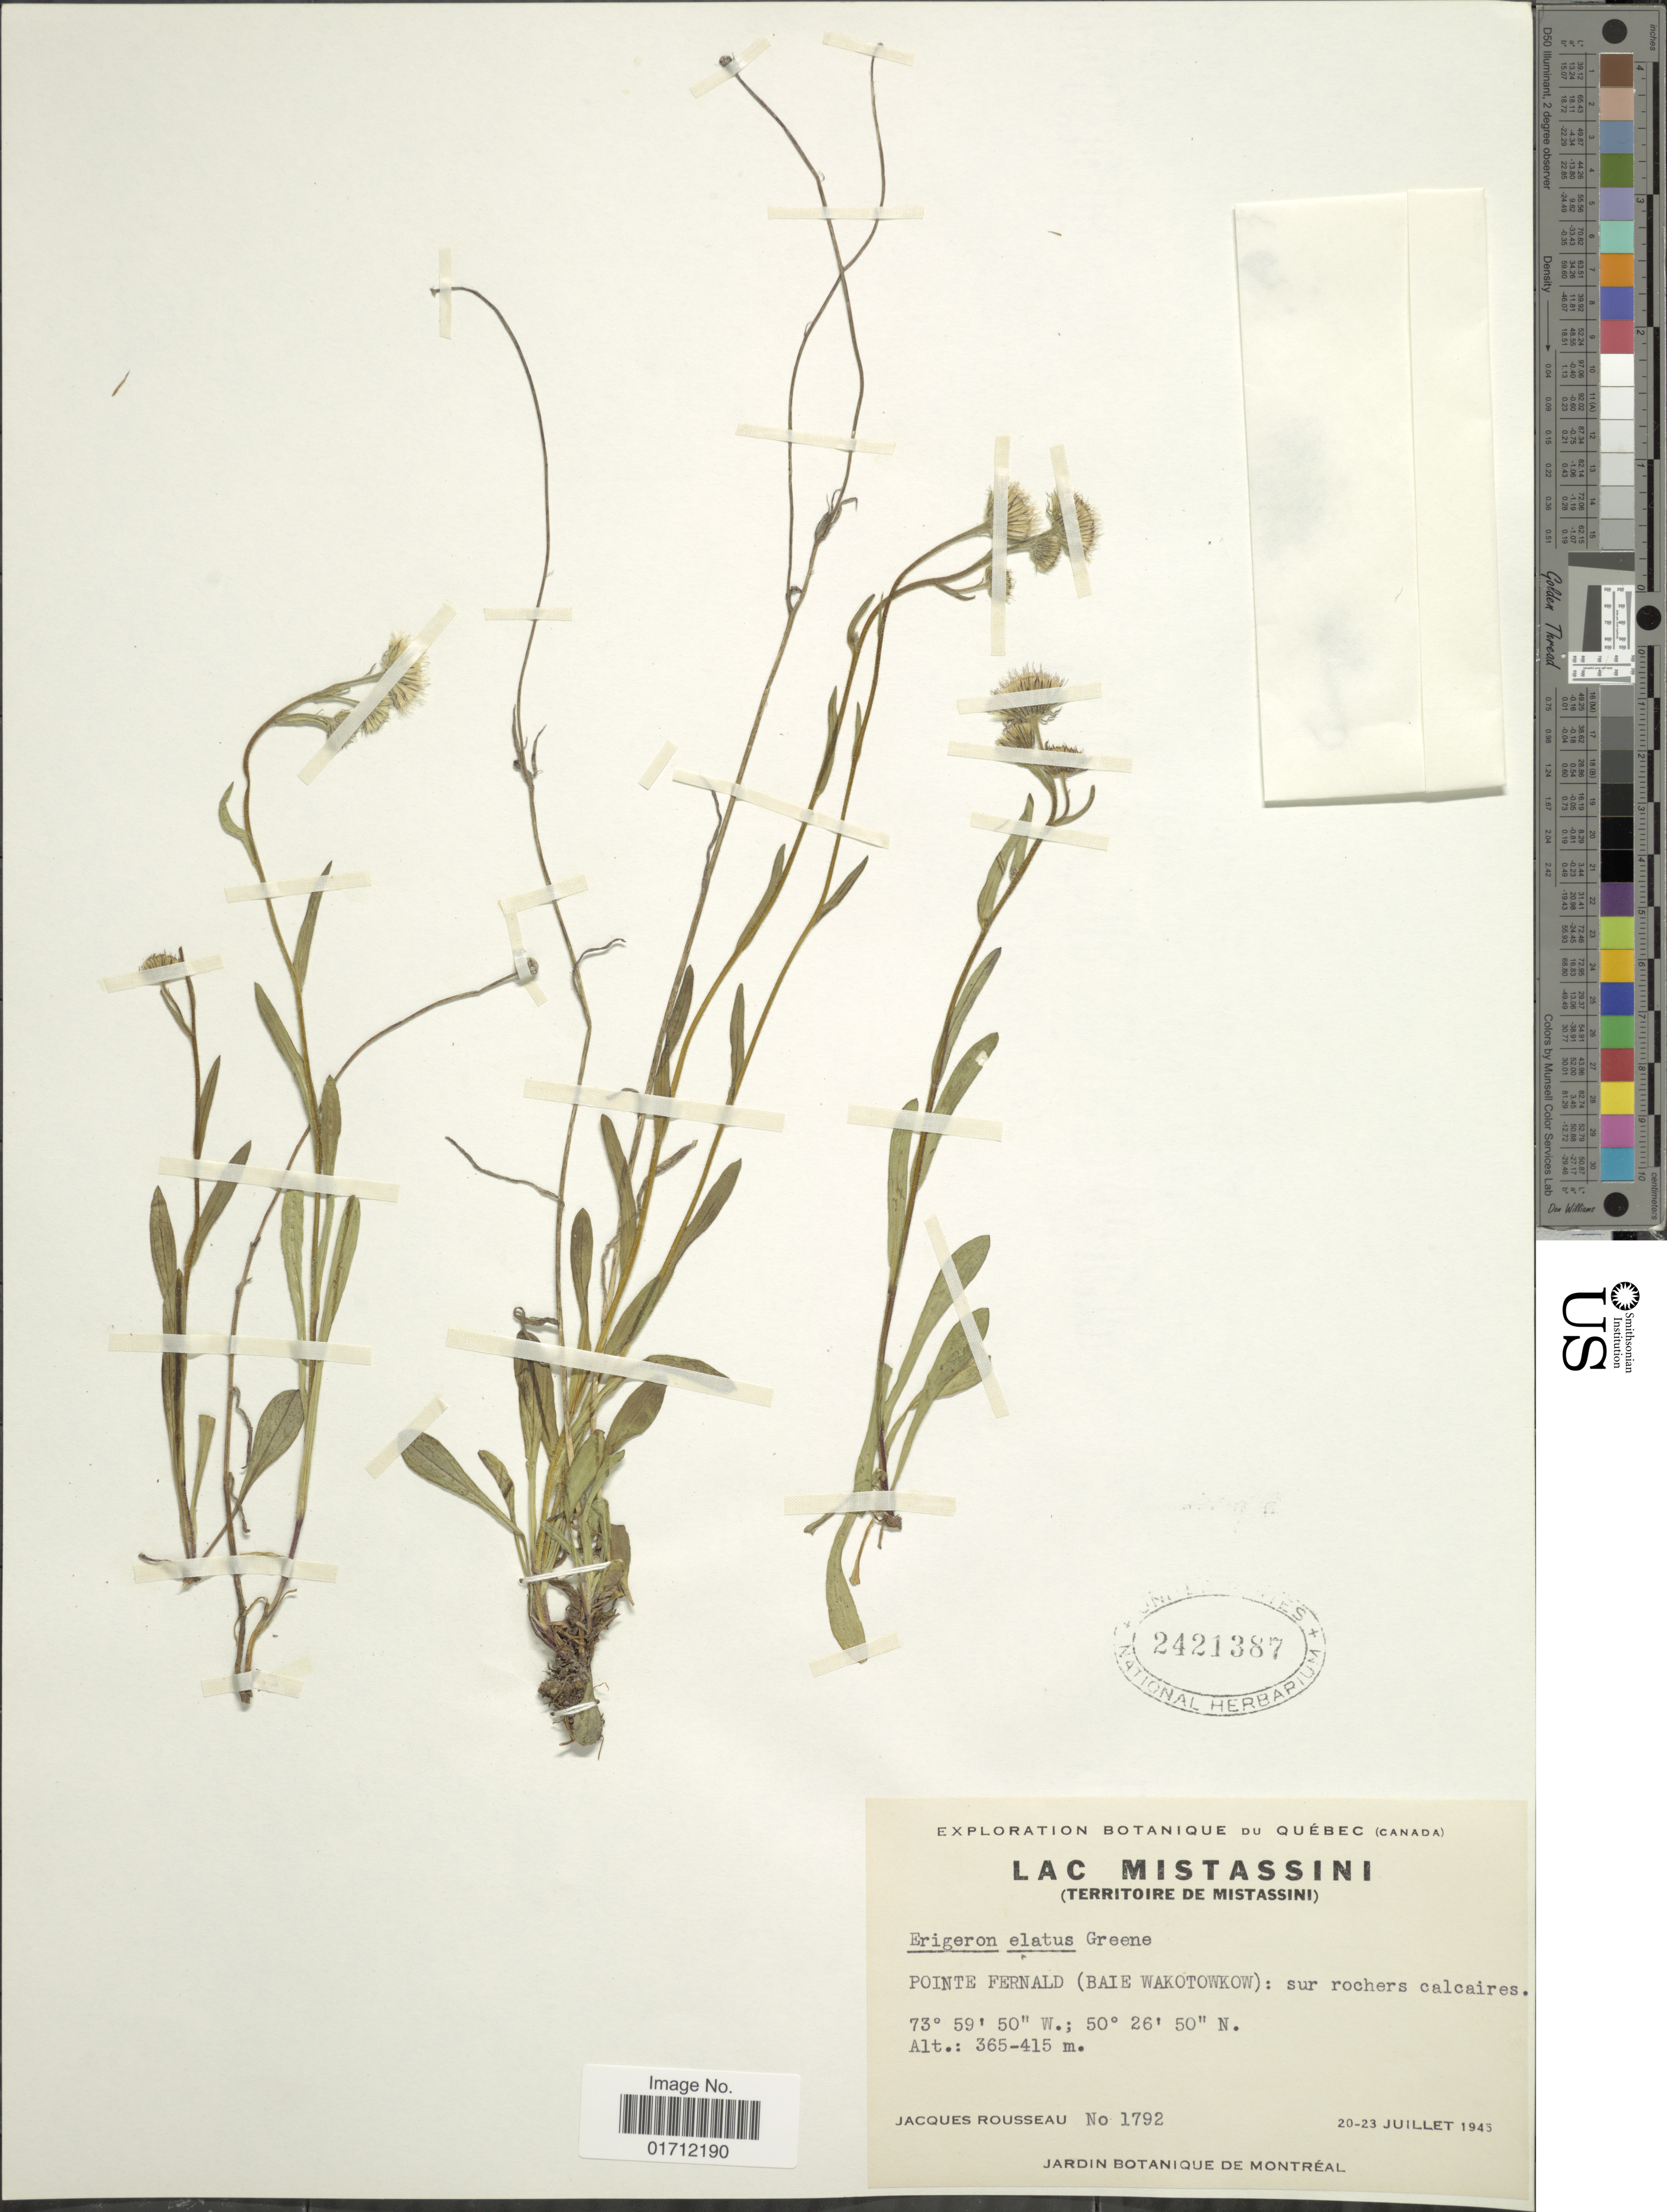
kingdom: Plantae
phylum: Tracheophyta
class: Magnoliopsida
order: Asterales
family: Asteraceae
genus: Erigeron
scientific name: Erigeron elatus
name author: (Hook.) Greene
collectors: J. Rousseau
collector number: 1792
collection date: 1945-07-20/1945-07-23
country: Canada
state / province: Quebec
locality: Lac Mistassini, Pointe Fernald (Baie Wakotowkow): sur rochers calcaires.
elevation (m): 365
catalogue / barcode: US 2421387